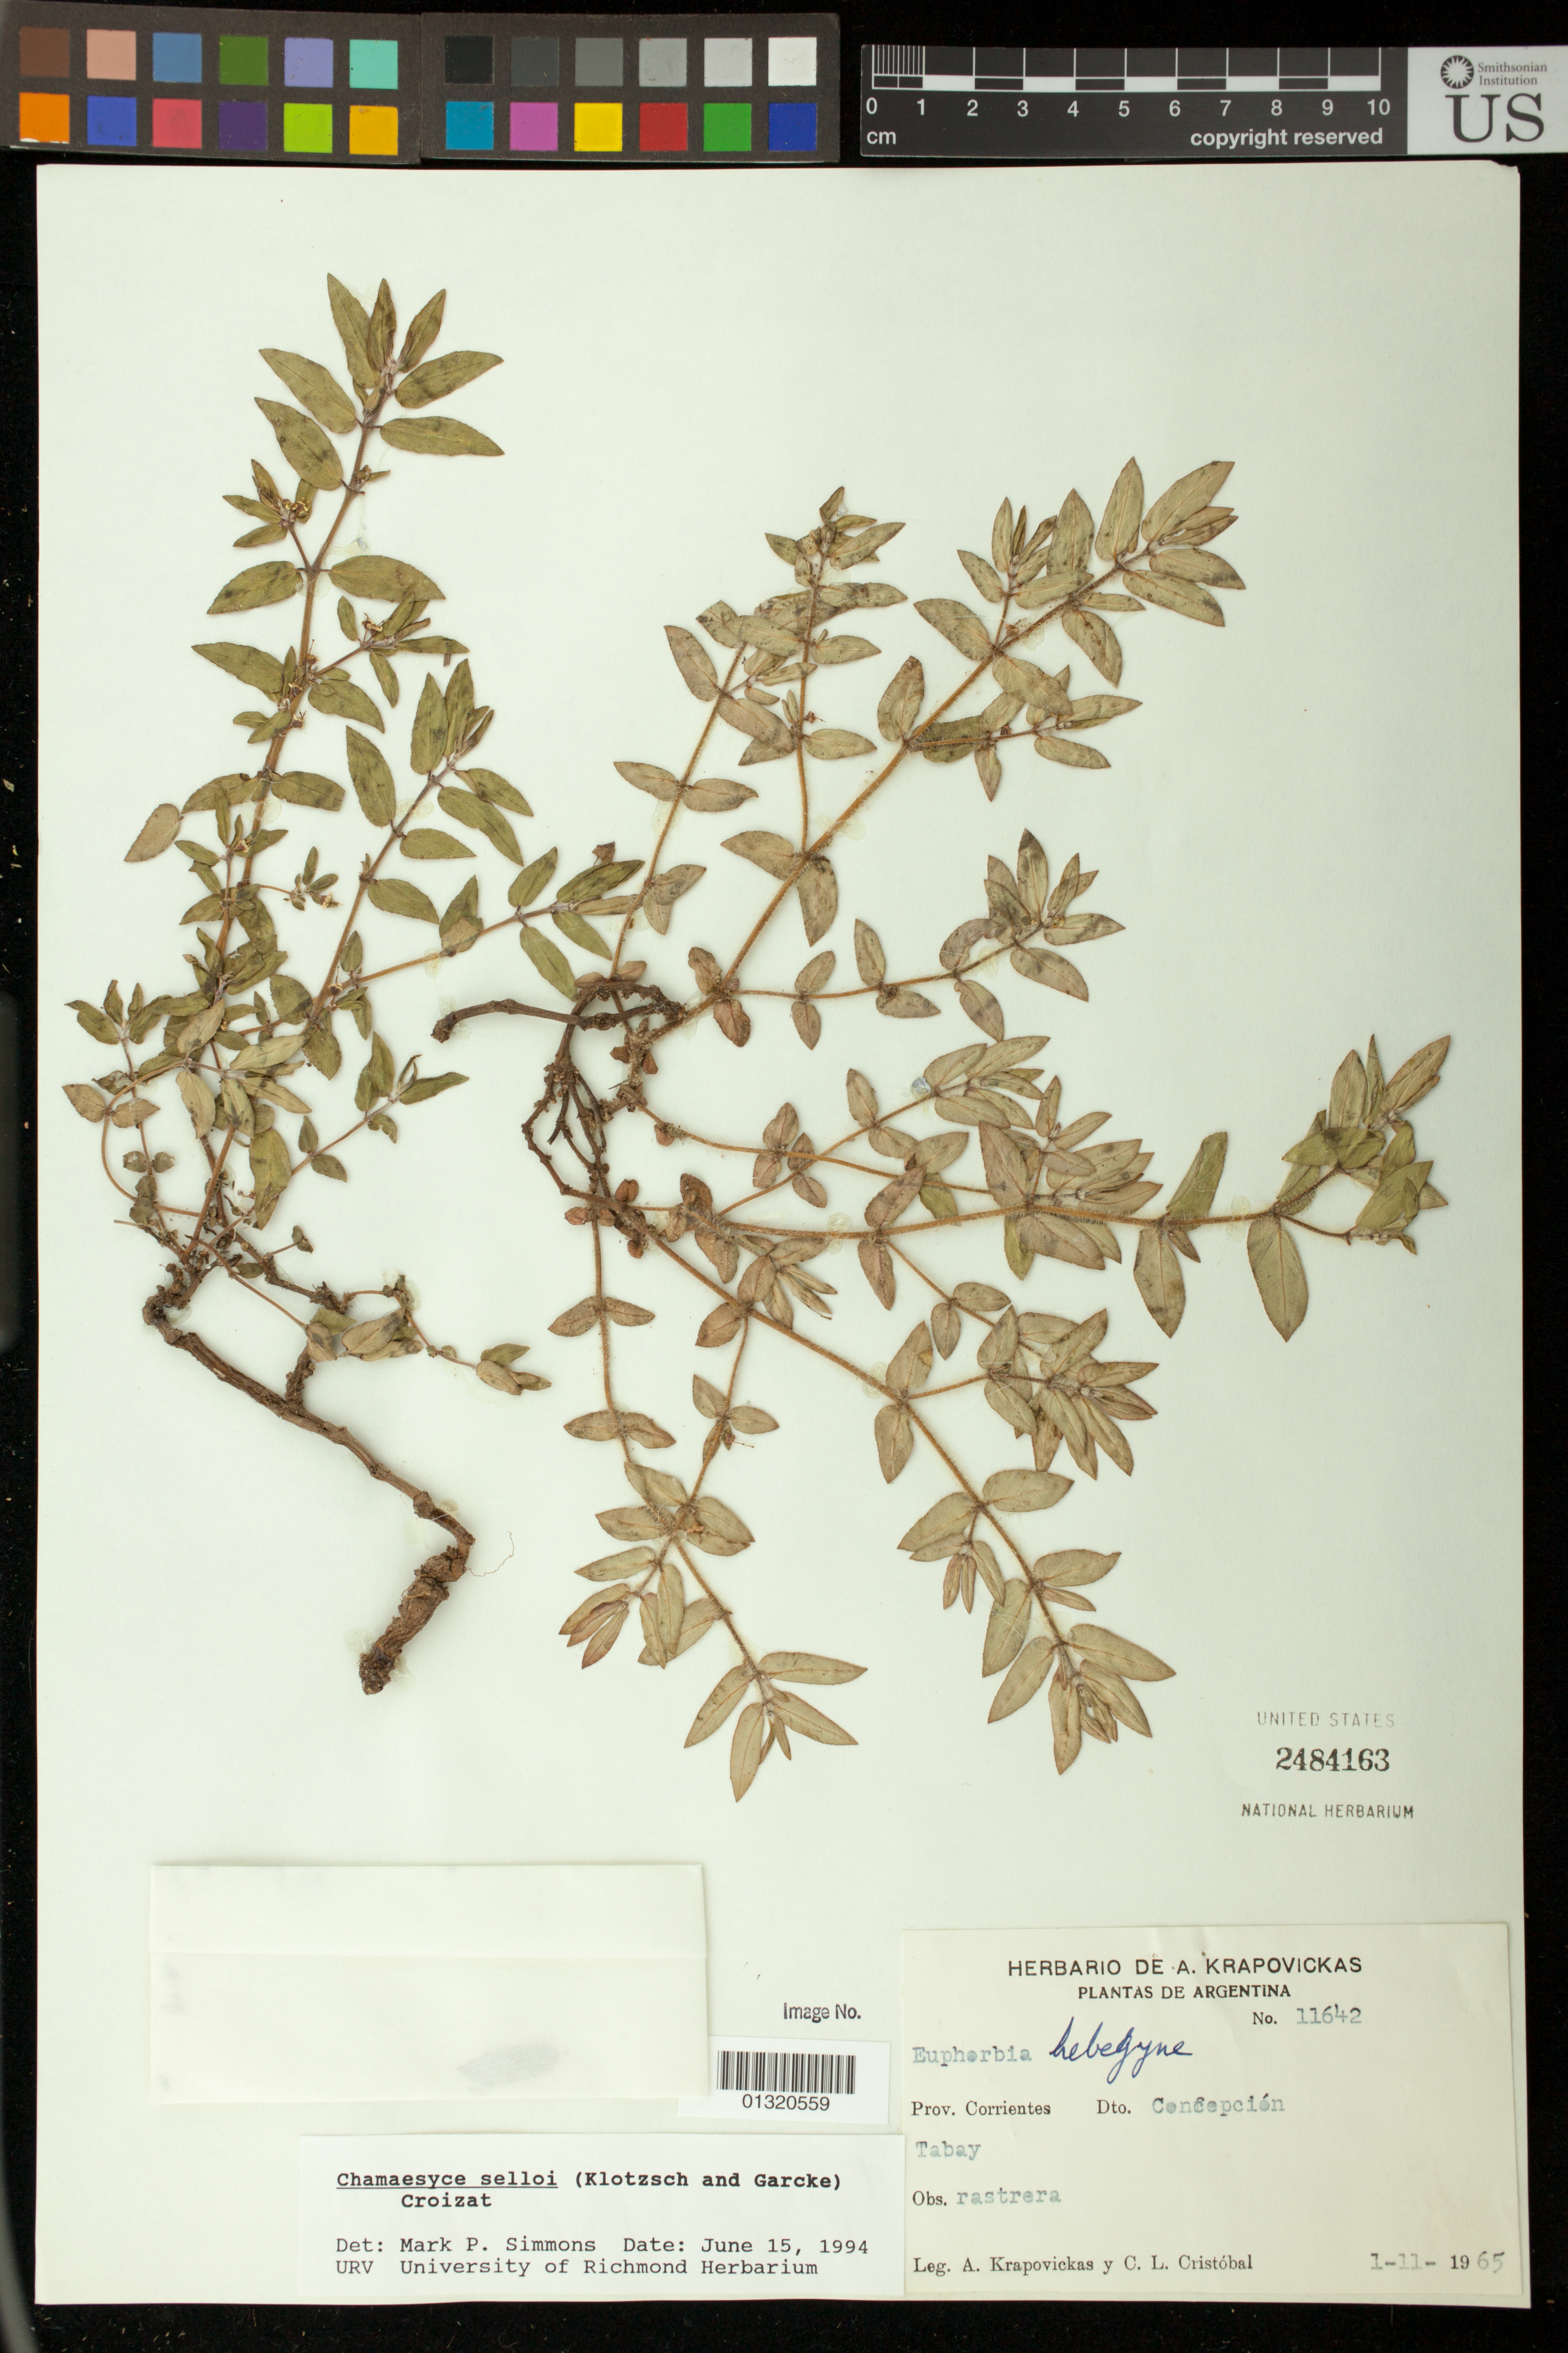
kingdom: Plantae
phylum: Tracheophyta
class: Magnoliopsida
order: Malpighiales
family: Euphorbiaceae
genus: Euphorbia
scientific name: Euphorbia selloi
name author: (Klotzsch & Garcke) Boiss.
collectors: A. Krapovickas & C. L. Cristóbal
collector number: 11642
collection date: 1965-11-01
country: Argentina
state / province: Corrientes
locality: Dto. Concepción; Tabay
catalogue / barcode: US 2484163